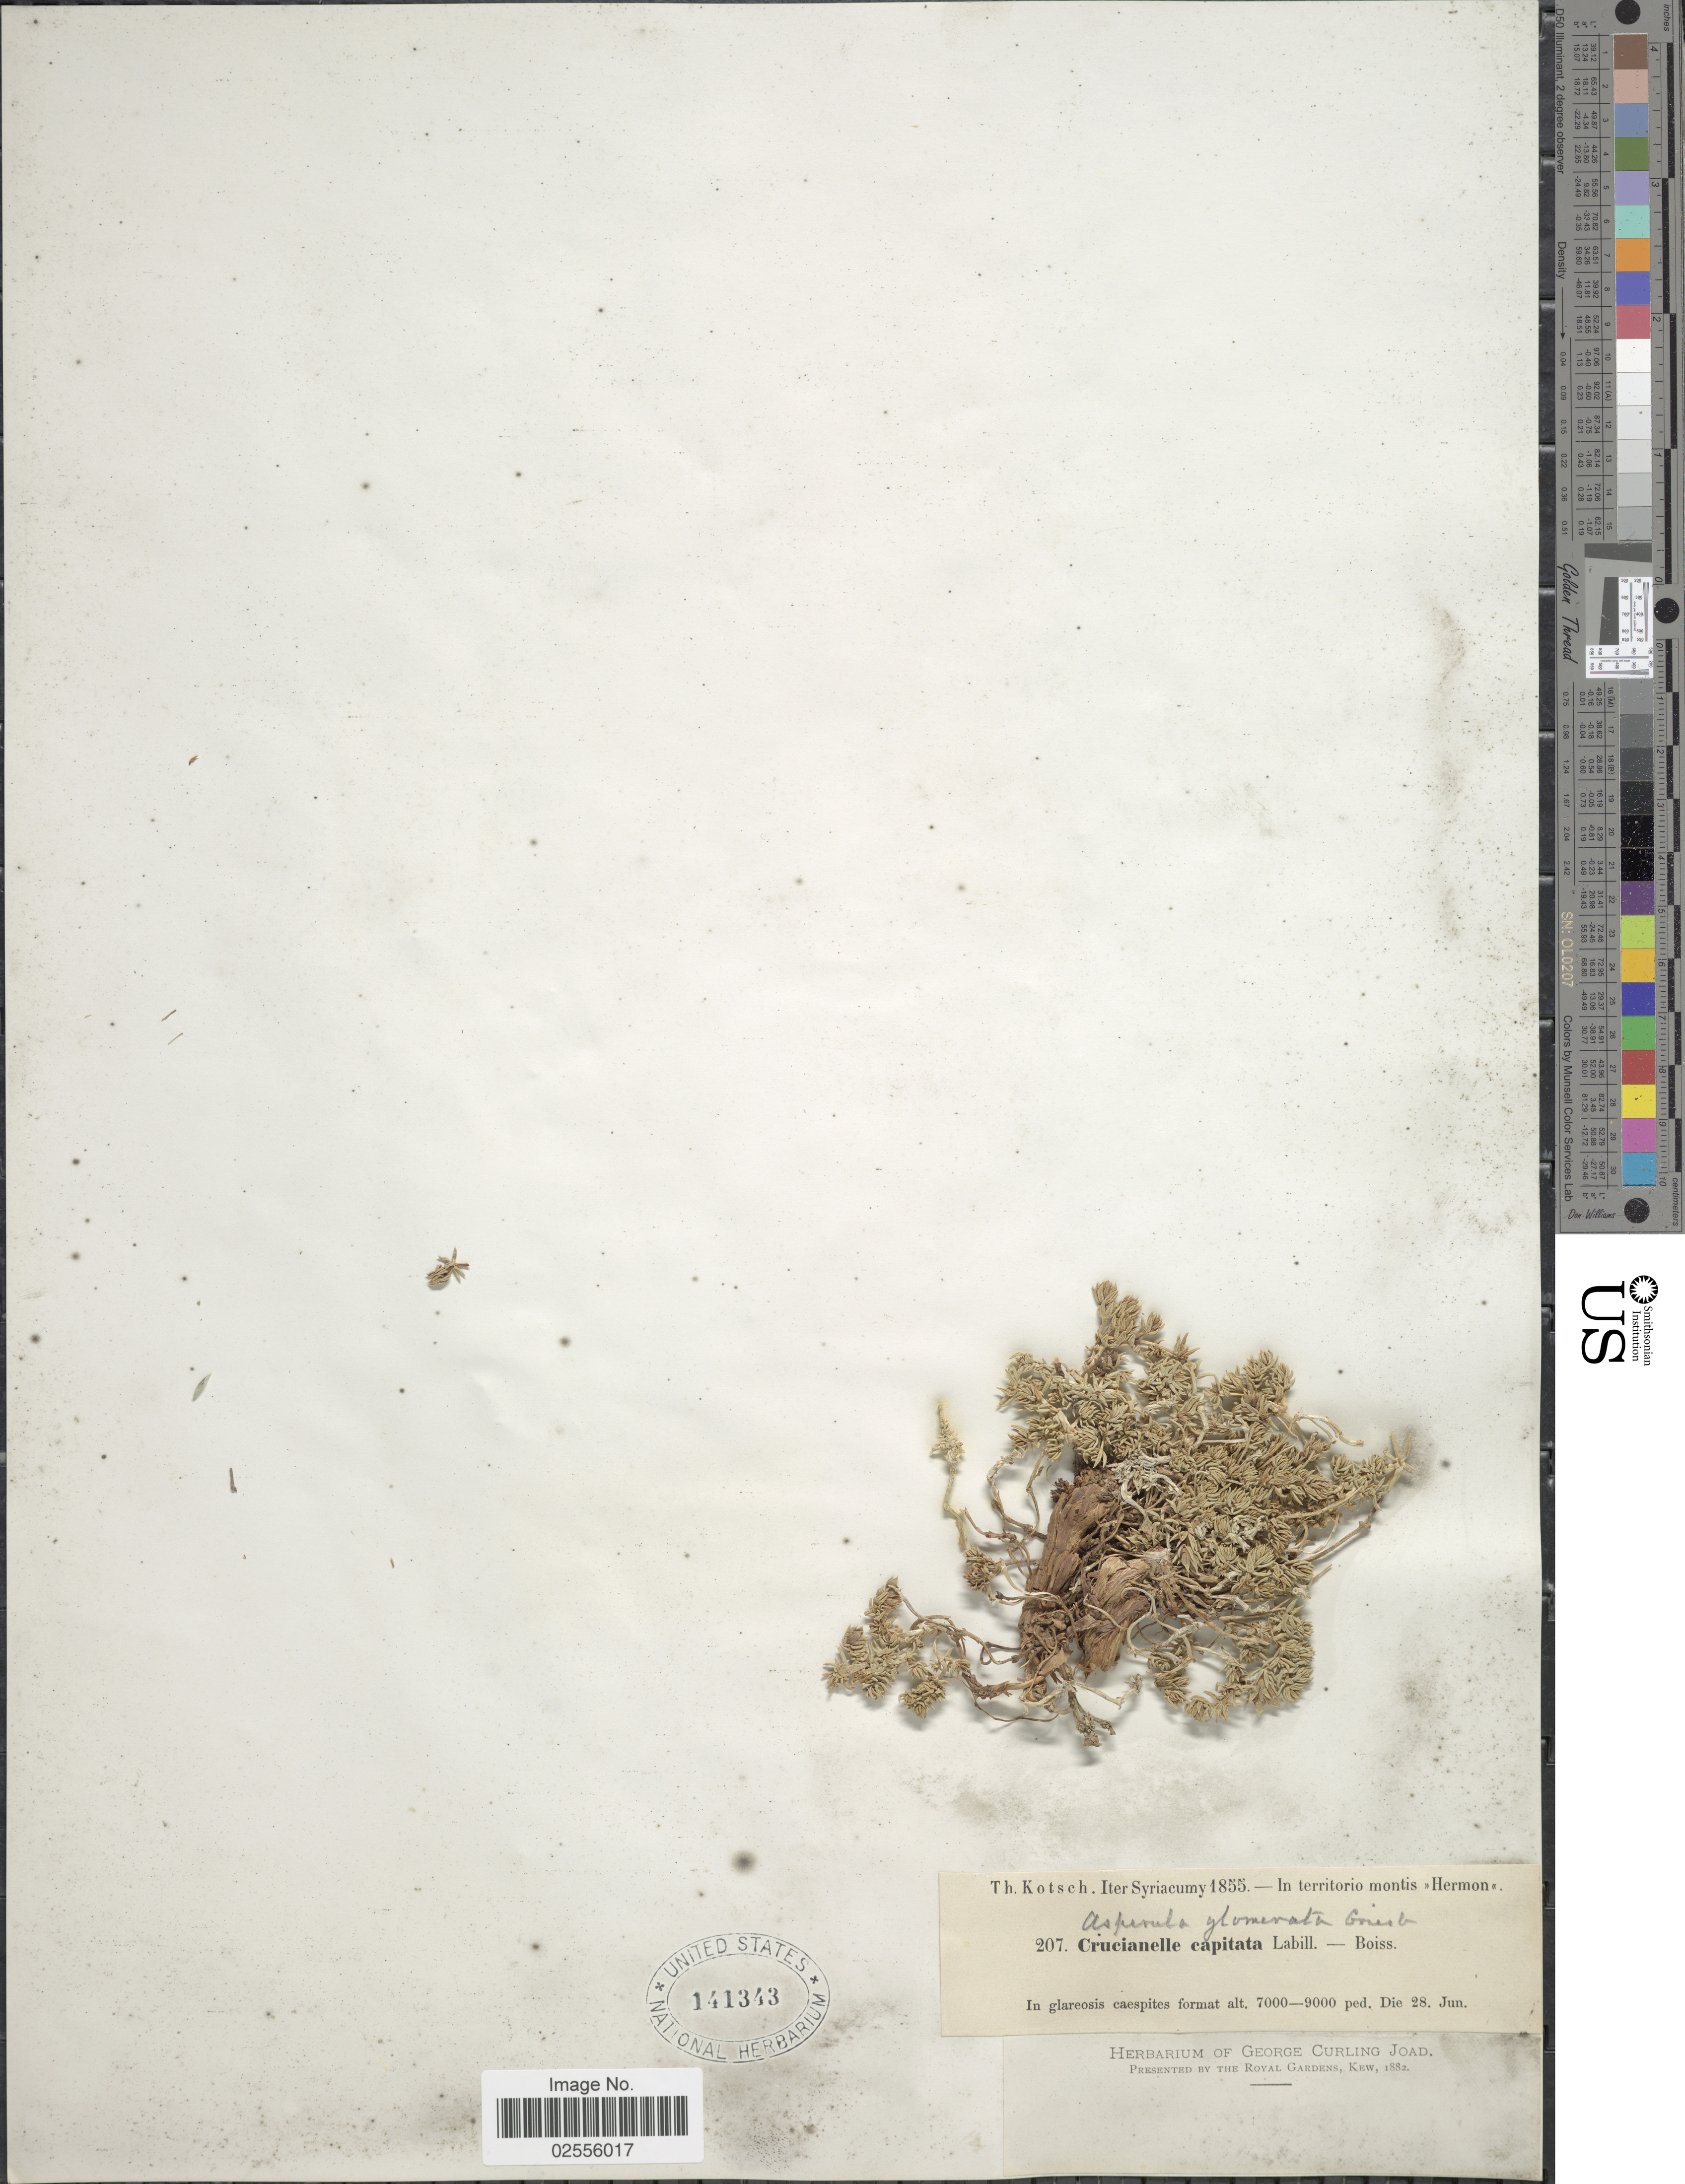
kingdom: Plantae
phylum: Tracheophyta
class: Magnoliopsida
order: Gentianales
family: Rubiaceae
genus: Asperula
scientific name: Asperula glomerata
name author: (M. Bieb.) Griseb.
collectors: K. G. Kotschy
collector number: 207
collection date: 1855-06-28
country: Syria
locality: Iter Syriacumy, in territorio montis >> Hermon<<, in galerosis caespites format.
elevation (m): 2134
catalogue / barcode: US 141343